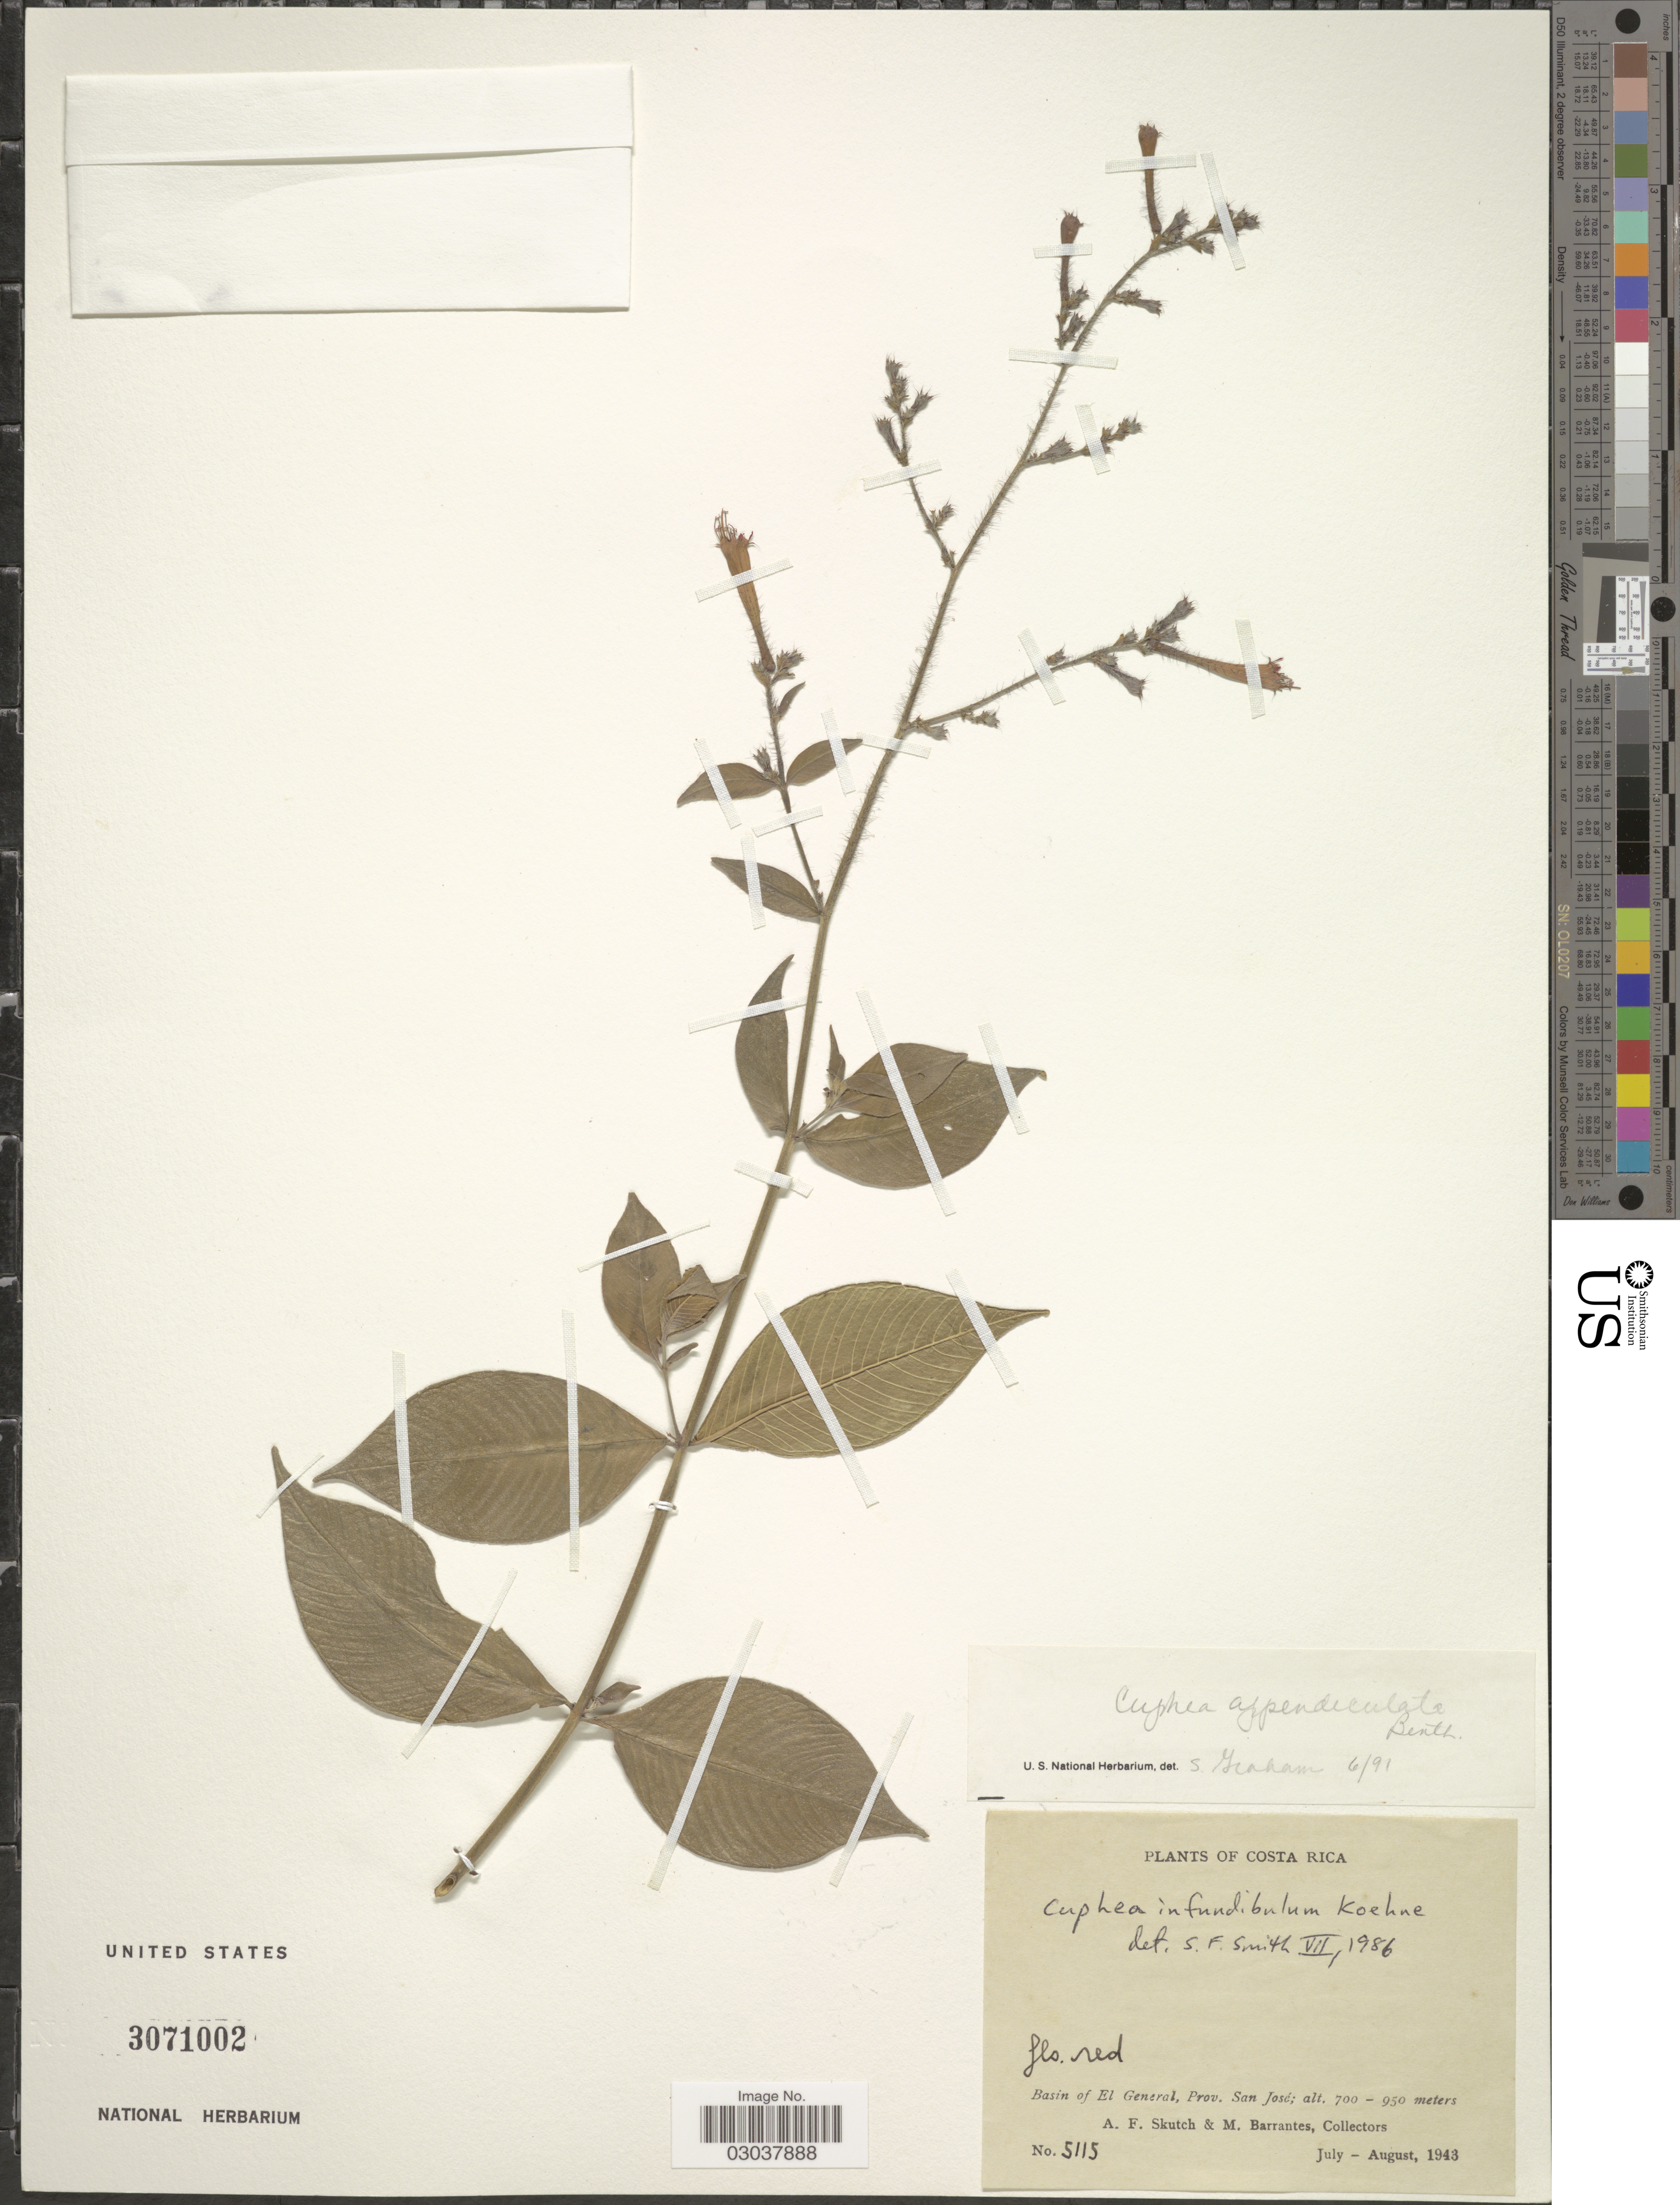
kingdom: Plantae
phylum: Tracheophyta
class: Magnoliopsida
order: Myrtales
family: Lythraceae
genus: Cuphea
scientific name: Cuphea appendiculata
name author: Benth.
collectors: A. F. Skutch & M. Barrantes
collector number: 5115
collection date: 1943-07/1943-08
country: Costa Rica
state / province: San José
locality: Basin of El General, Prov. San José.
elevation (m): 700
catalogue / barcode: US 3071002